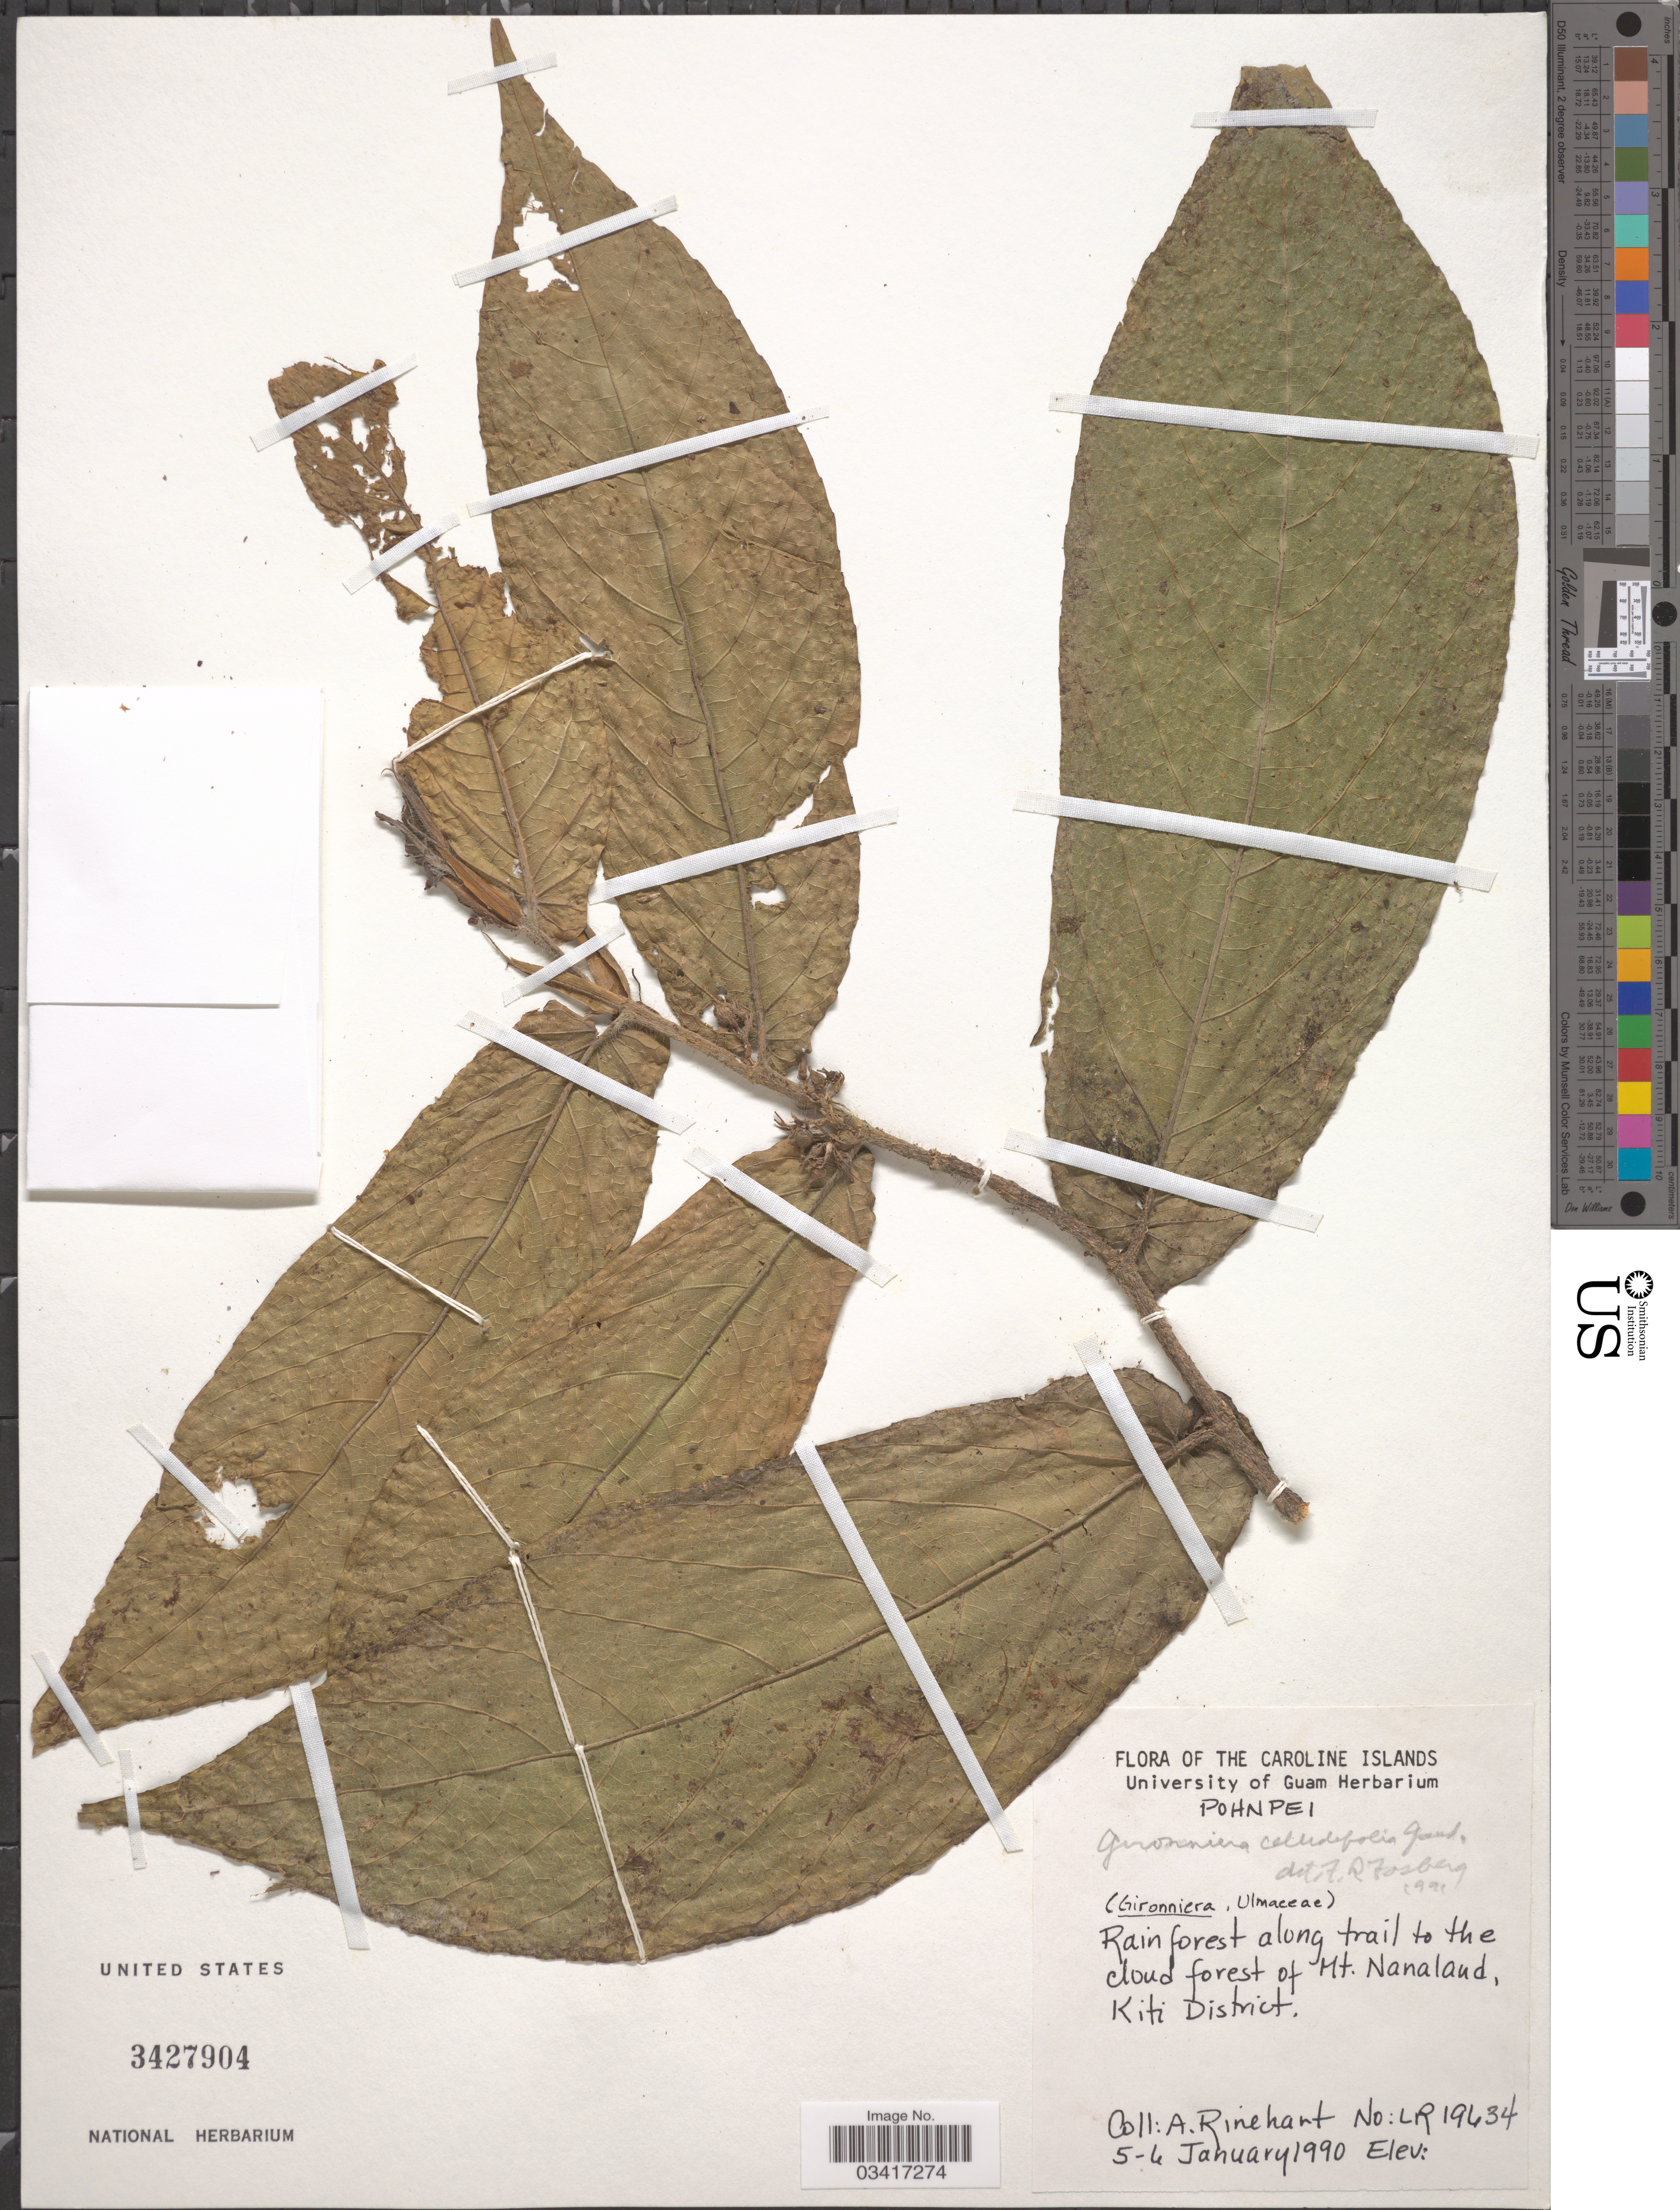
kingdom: Plantae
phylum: Tracheophyta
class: Magnoliopsida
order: Rosales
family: Cannabaceae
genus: Gironniera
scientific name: Gironniera celtidifolia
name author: Gaudich.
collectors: A. Rinehart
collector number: LR19634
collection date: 1990-01-05/1990-01-06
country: Micronesia, Federated States of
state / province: Pohnpei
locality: The Caroline Islands, Pohnpei. Rainforest along trail to the cloud forest of Mt. Nanaland, Kiti District.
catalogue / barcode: US 3427904